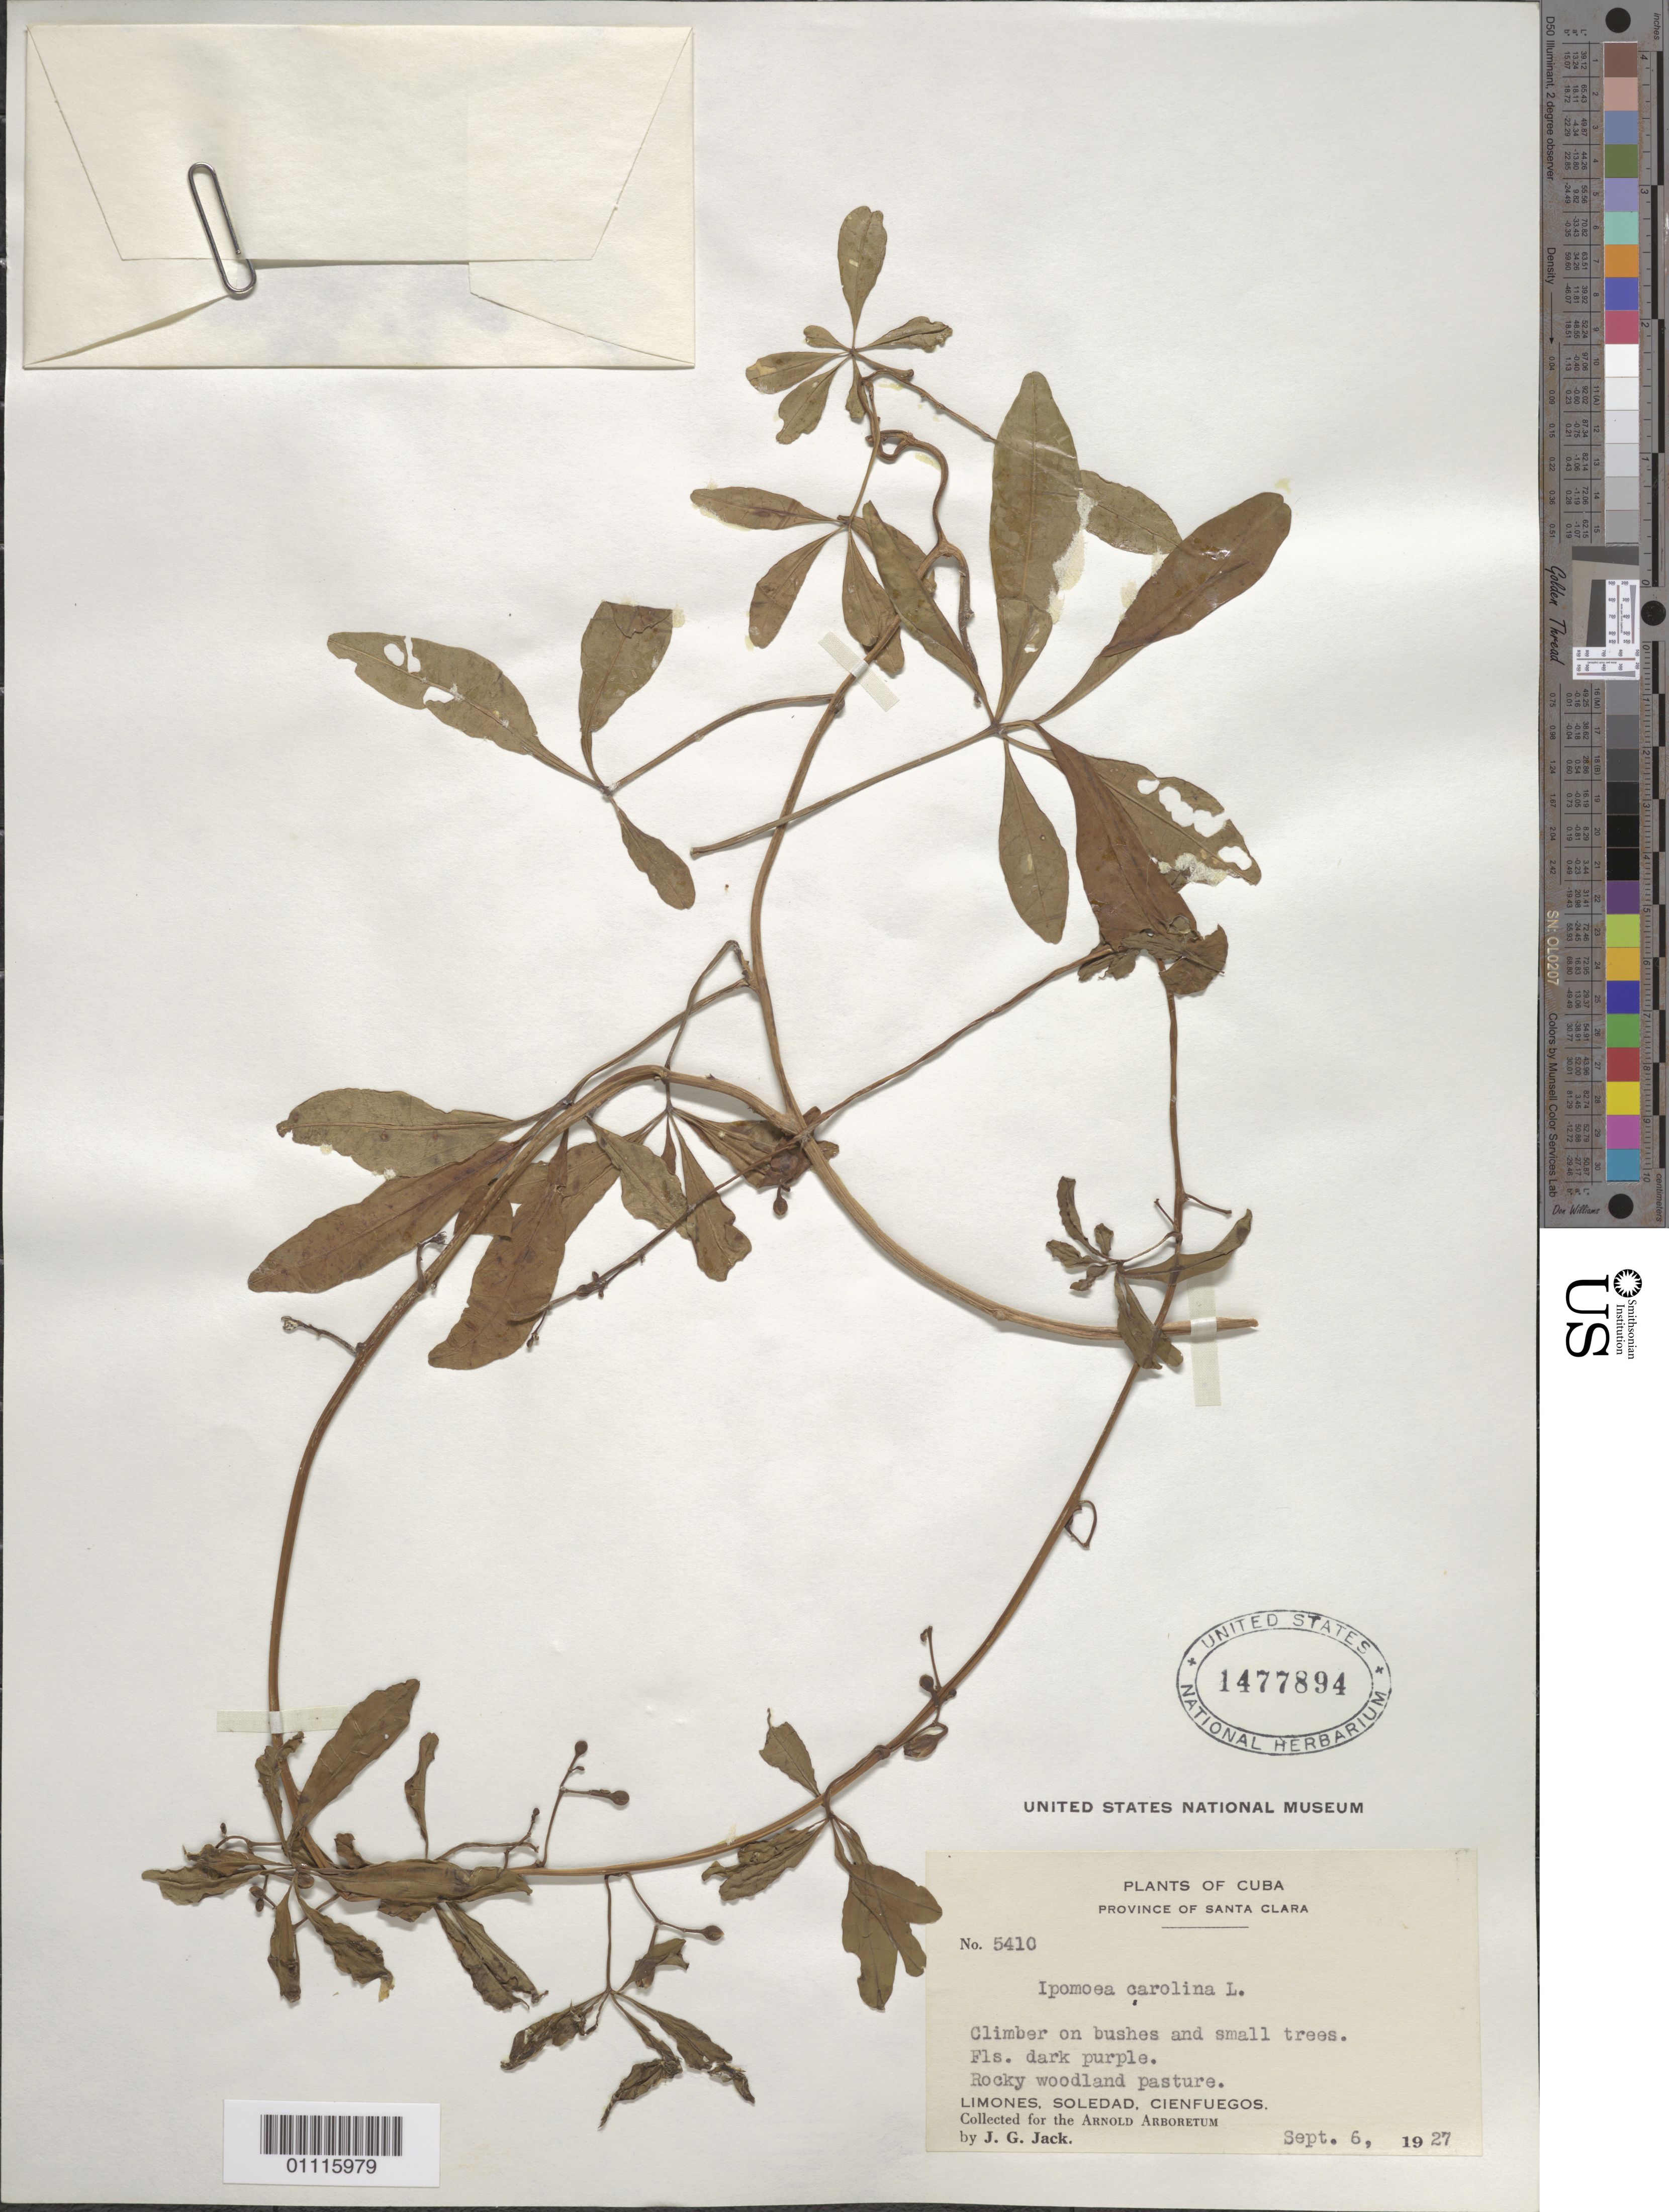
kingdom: Plantae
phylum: Tracheophyta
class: Magnoliopsida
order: Solanales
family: Convolvulaceae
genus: Ipomoea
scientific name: Ipomoea carolina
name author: L.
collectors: J. G. Jack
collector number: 5410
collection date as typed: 06 Sep 1927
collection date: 1927-09-06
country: Cuba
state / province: Cienfuegos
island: Cuba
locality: Limones, Soledad Rocky woodland pasture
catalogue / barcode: US 1477894